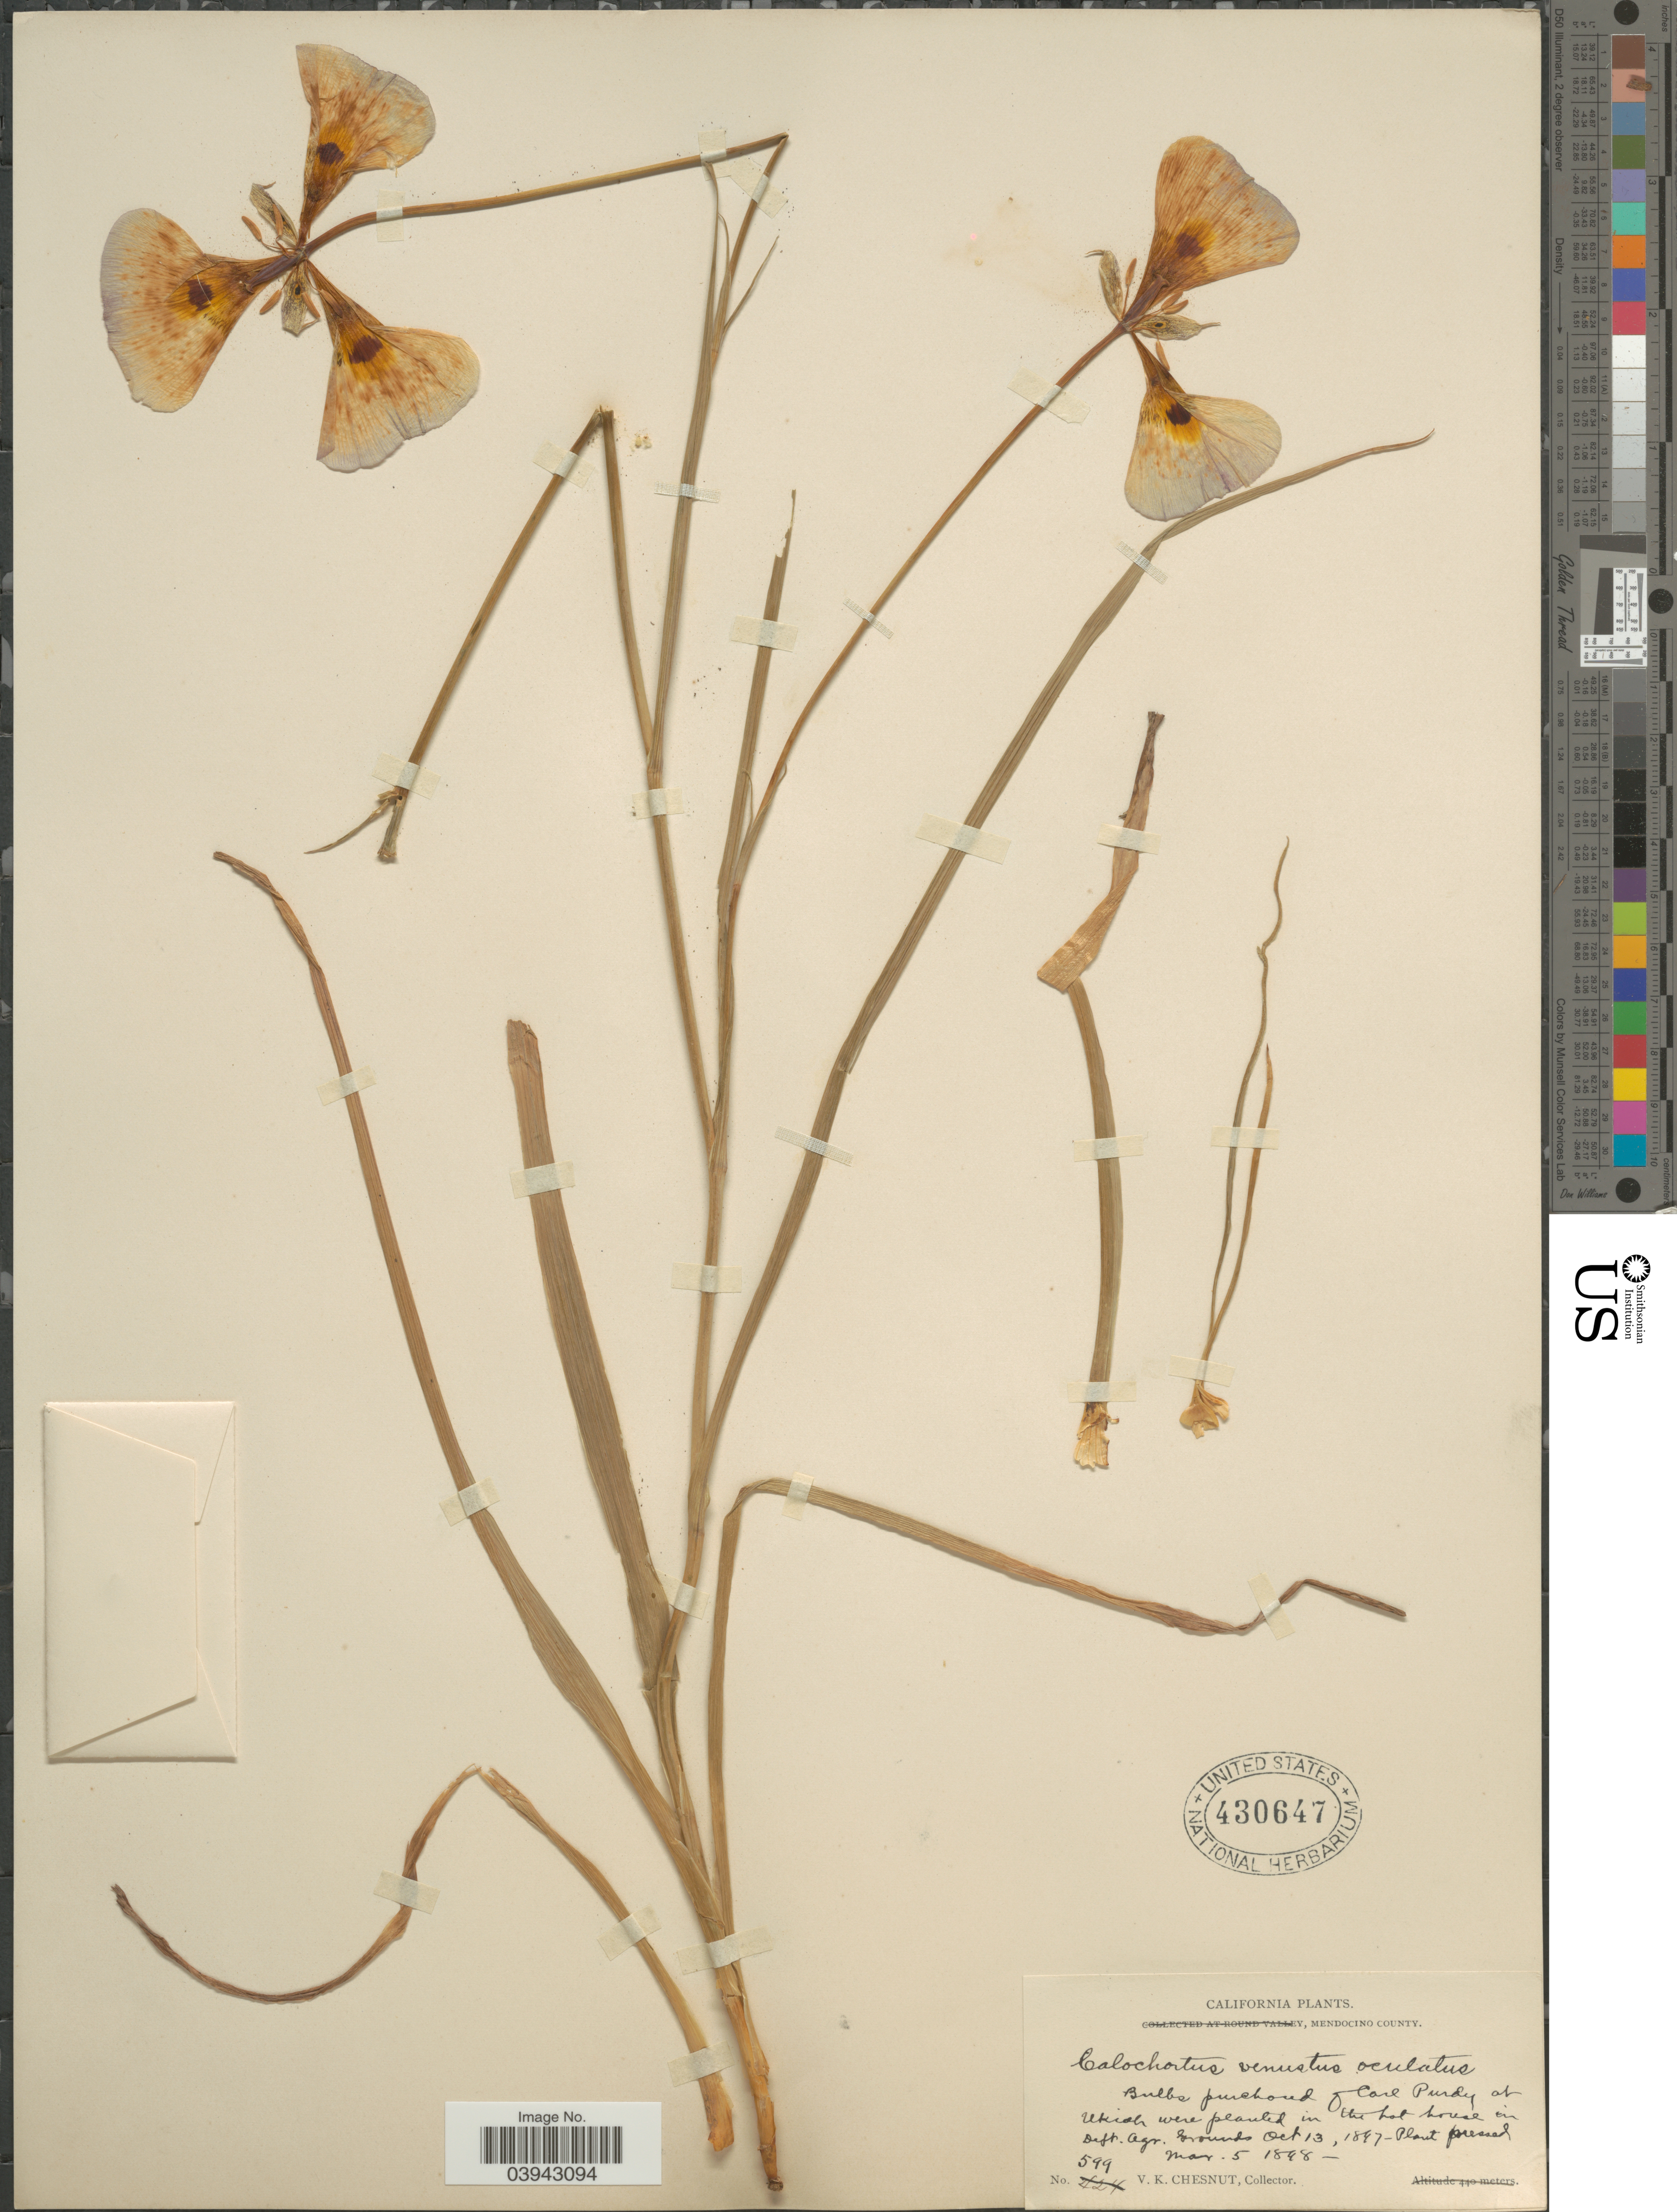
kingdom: Plantae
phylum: Tracheophyta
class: Liliopsida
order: Liliales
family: Liliaceae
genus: Calochortus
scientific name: Calochortus venustus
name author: Douglas ex Benth.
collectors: V. Chesnut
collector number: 599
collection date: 1847-10-13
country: United States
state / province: California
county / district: Mendocino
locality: Mendocino County. Bulbs purchased Carl Purdy at Ukiah were planted in the hot house in Dept. Agr. Grounds.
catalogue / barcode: US 430647